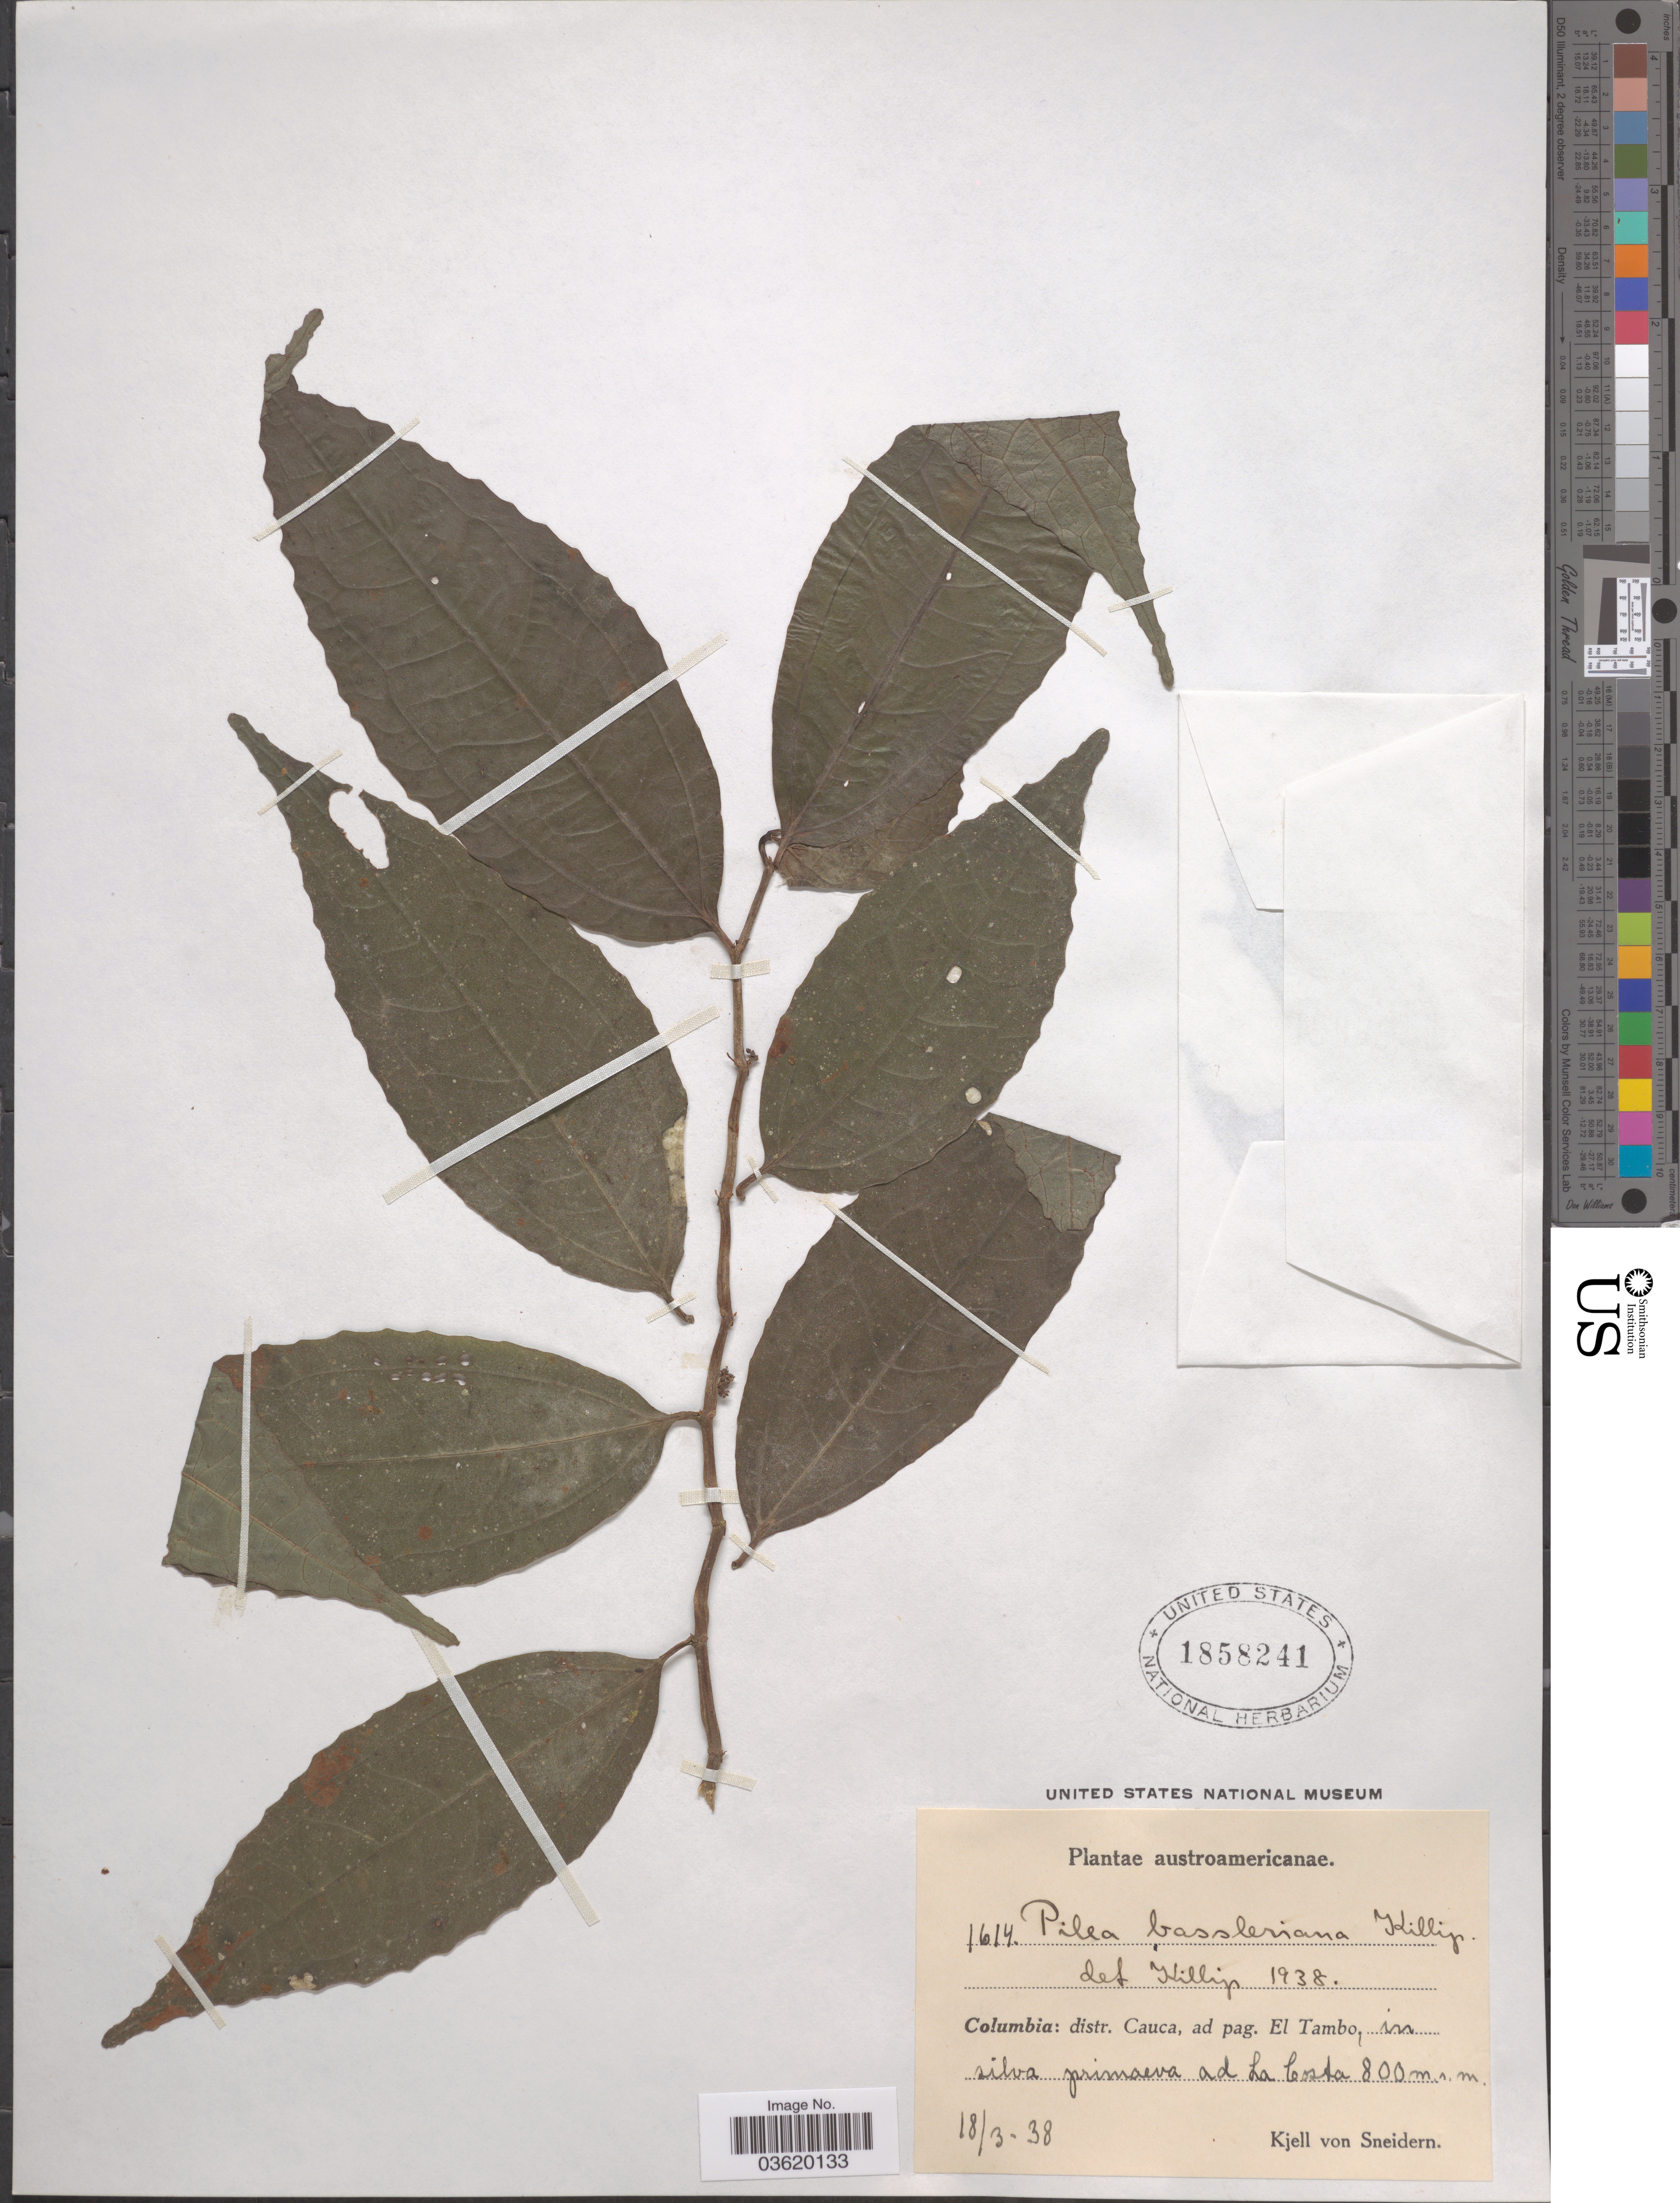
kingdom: Plantae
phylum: Tracheophyta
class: Magnoliopsida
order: Rosales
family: Urticaceae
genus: Pilea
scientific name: Pilea bassleriana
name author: Killip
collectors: K. von Sneidern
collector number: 1614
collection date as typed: Transcribed d/m/y: 18/3/38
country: Colombia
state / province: Cauca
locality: Austroamericanae. Distr. Cauca, ad pag. El Tambo, La Costa in silva primaeva ad La Costa.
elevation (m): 800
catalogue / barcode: US 1858241